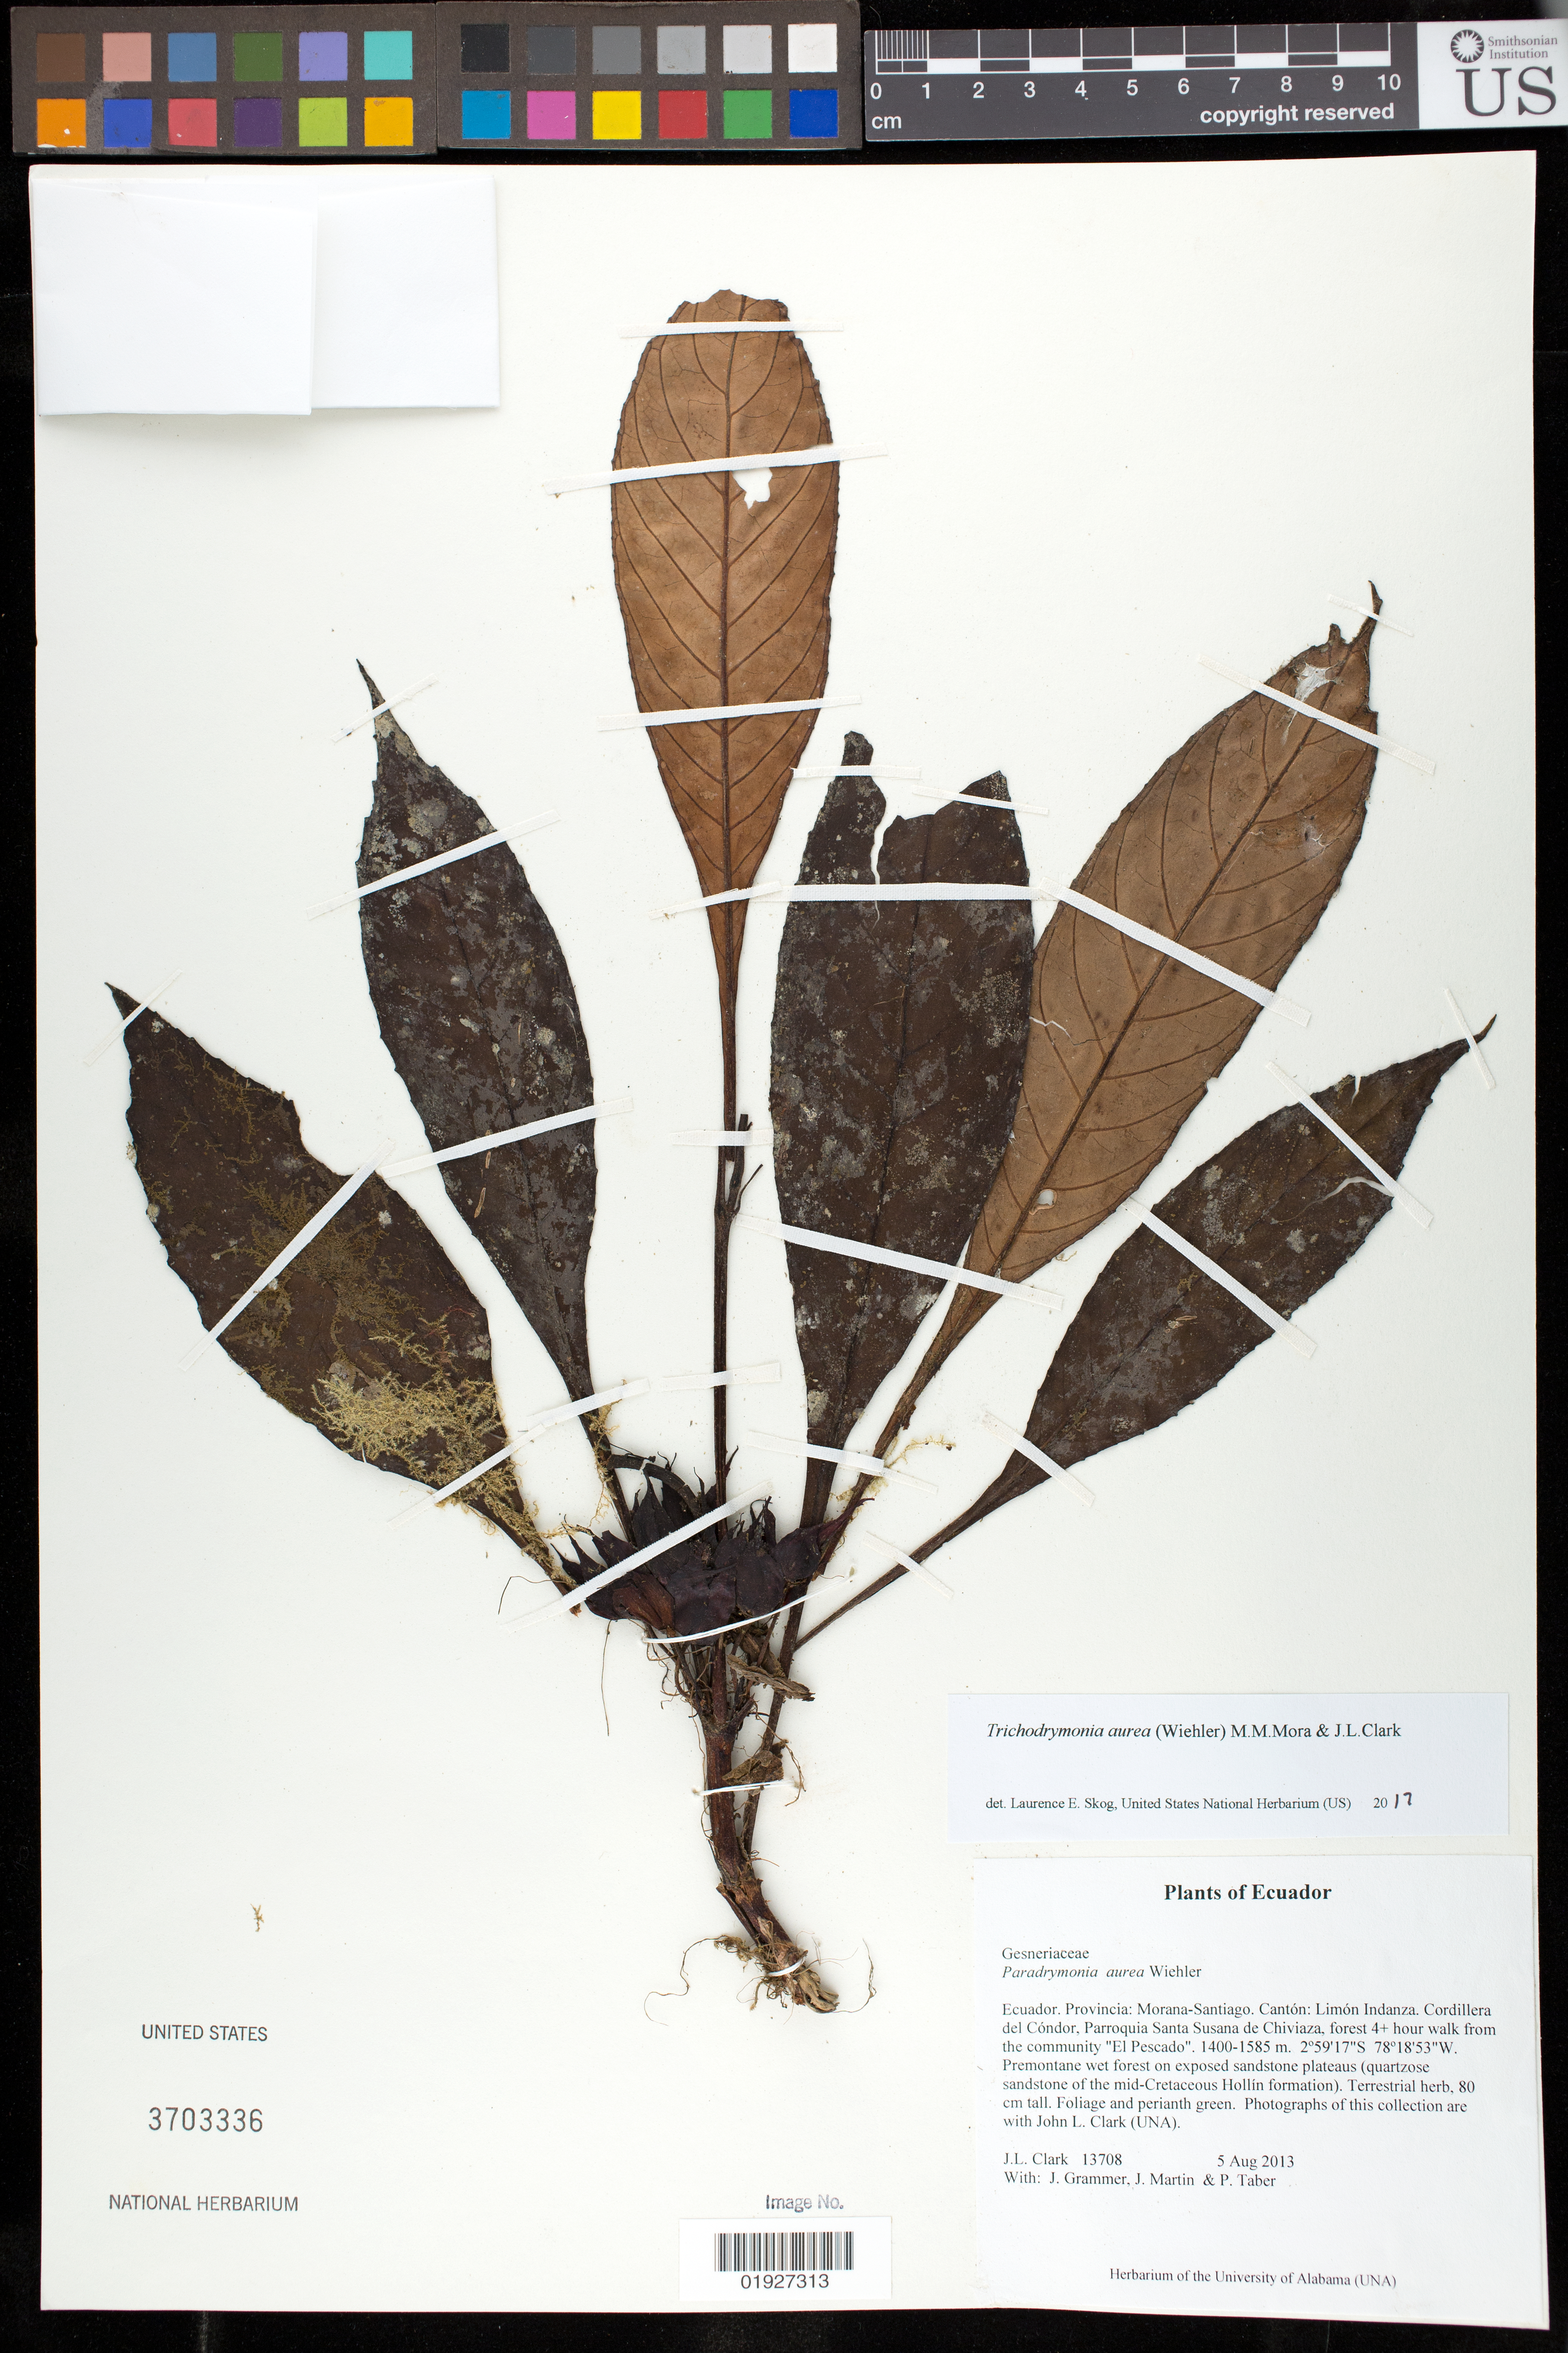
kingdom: Plantae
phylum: Tracheophyta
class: Magnoliopsida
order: Lamiales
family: Gesneriaceae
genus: Trichodrymonia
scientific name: Trichodrymonia aurea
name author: (Wiehler) M.M. Mora & J.L. Clark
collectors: J. L. Clark, J. Grammer, J. Martin & P. Taber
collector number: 13708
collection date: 2013-08-05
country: Ecuador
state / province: Morona-Santiago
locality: Canton: Limon Indanza. Cordillera del Condor, Parroquia Santa Susana de Chiviaza, forest 4+ hours walk from the community "El Pescado".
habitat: Premontane wet forest on exposed sandstone plateaus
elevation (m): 1400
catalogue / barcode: US 3703336